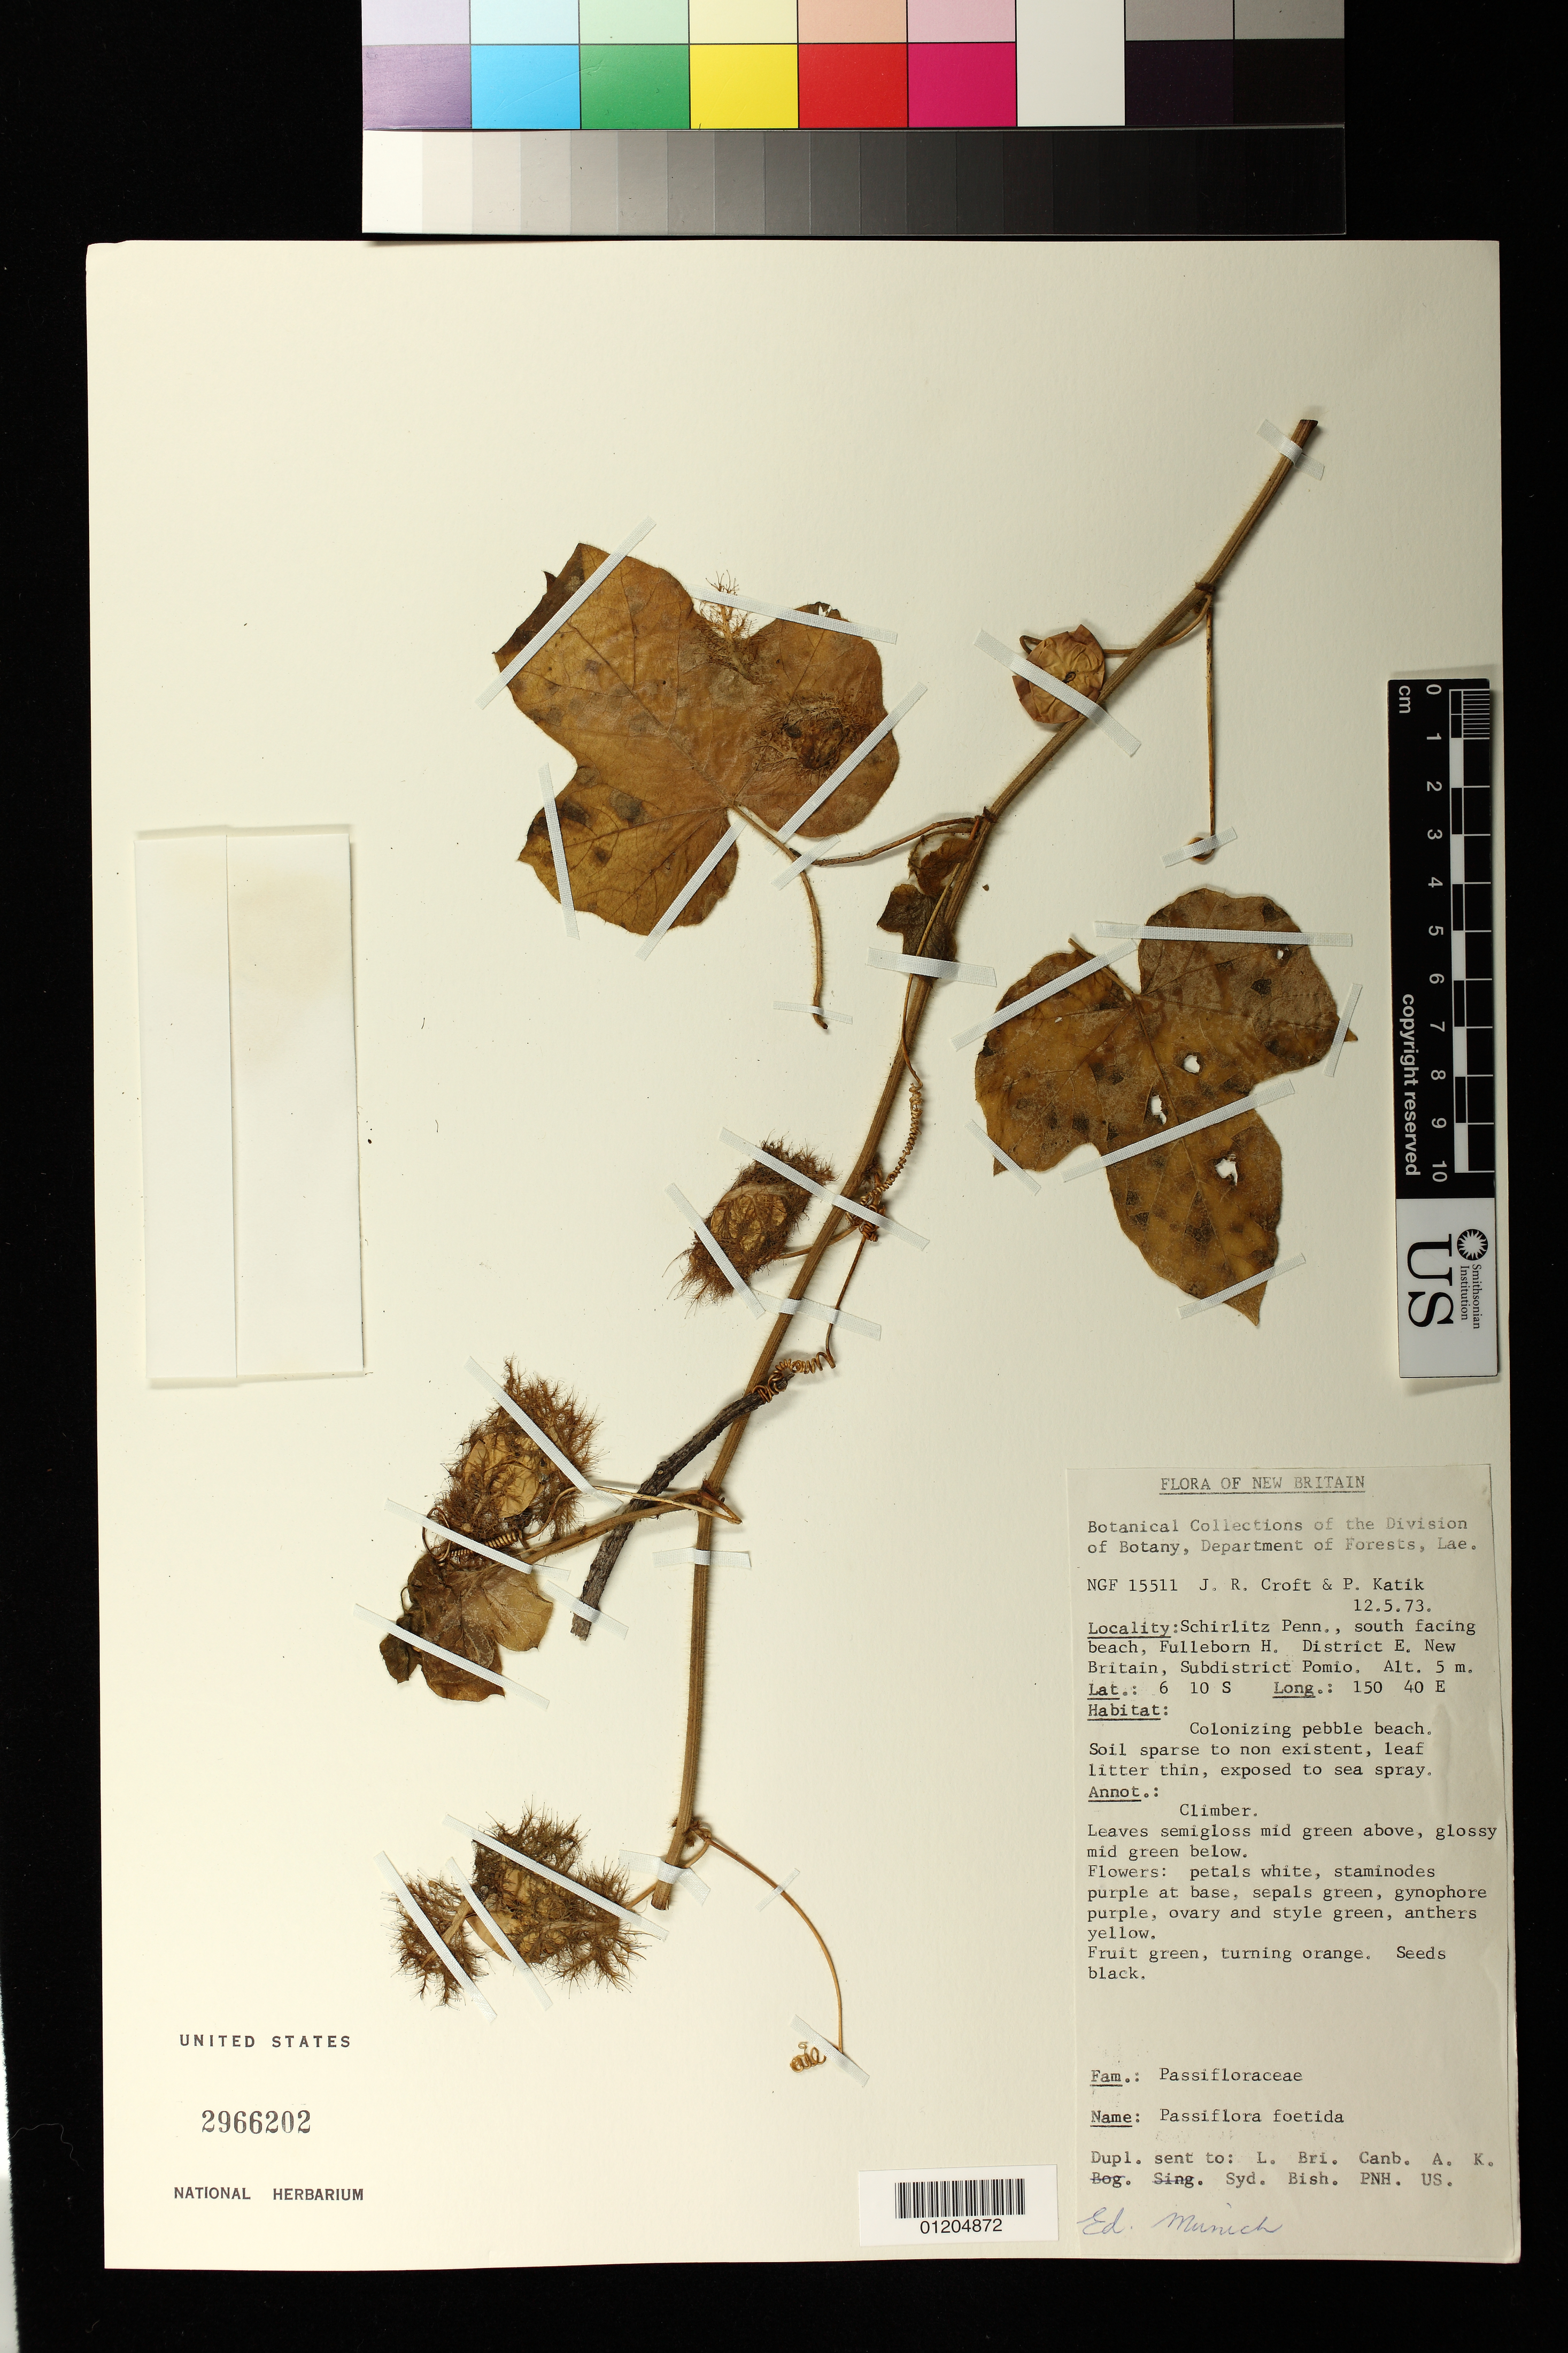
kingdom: Plantae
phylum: Tracheophyta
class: Magnoliopsida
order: Malpighiales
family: Passifloraceae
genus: Passiflora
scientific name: Passiflora foetida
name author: L.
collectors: J. R. Croft & P. Katik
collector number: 15511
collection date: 1973-05-12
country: Papua New Guinea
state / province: East New Britain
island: New Britain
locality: Schirlitz Penn., south facing beach, Fulleborn H.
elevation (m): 5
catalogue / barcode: US 2966202